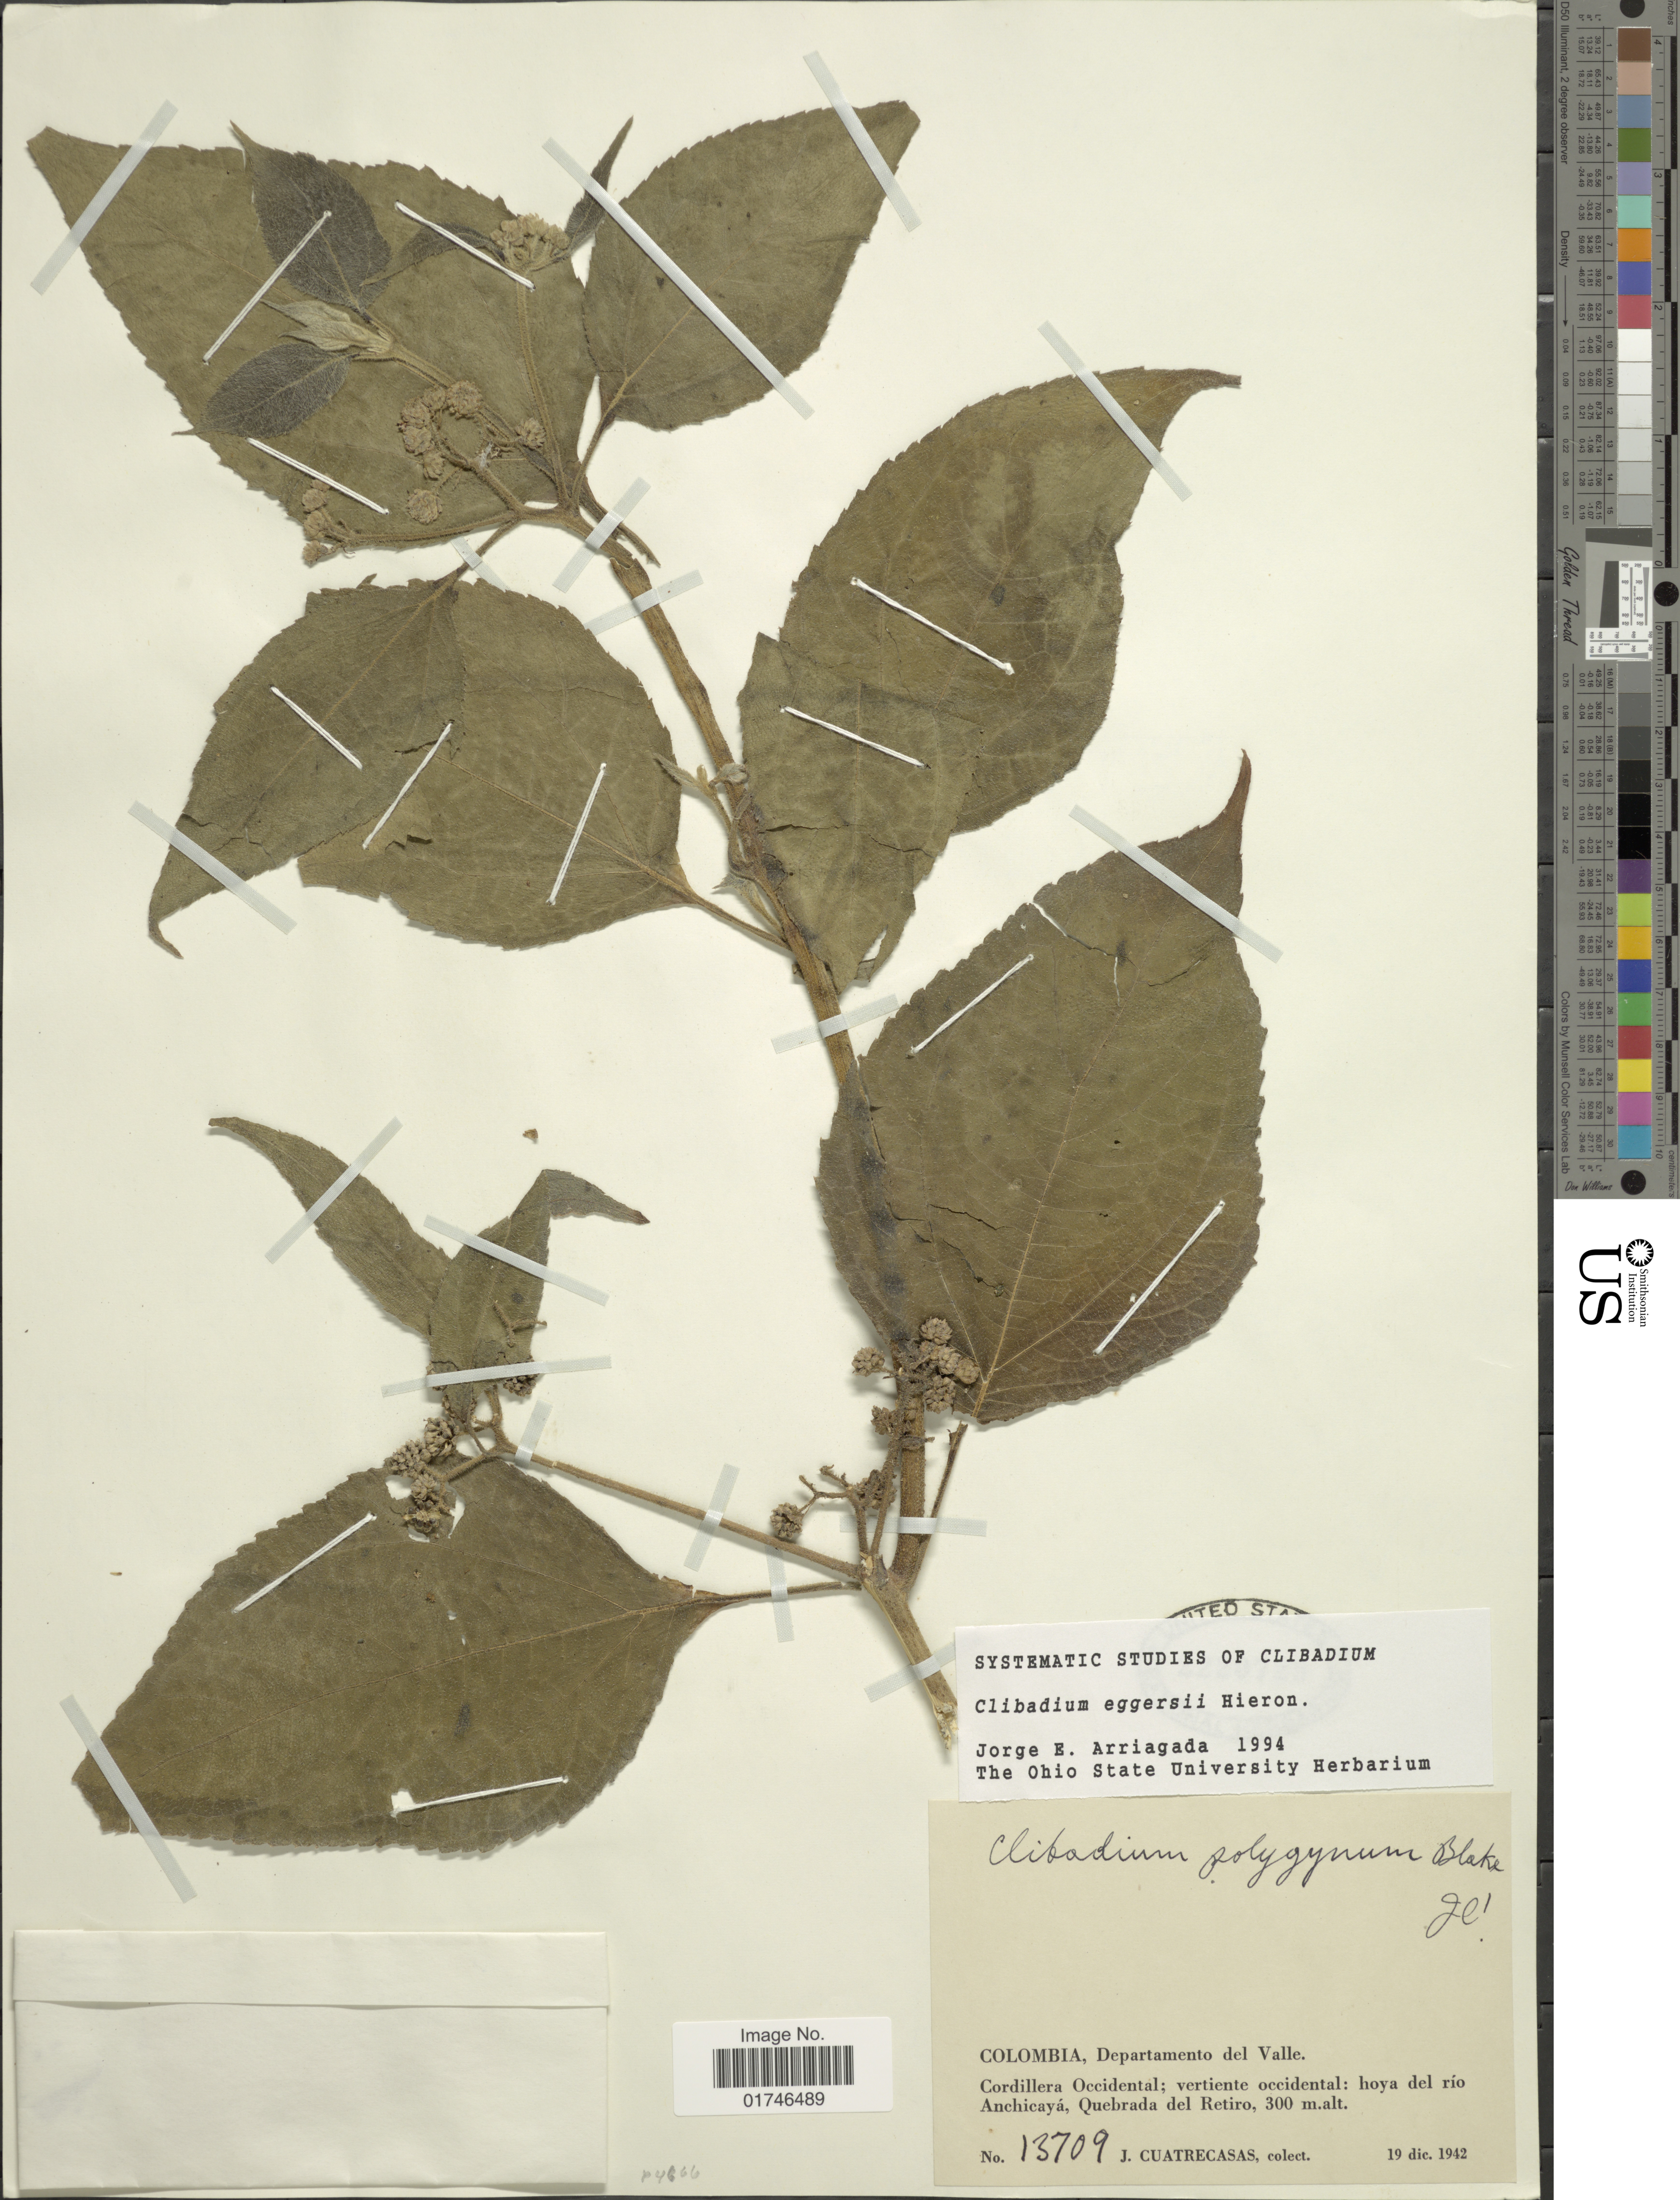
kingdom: Plantae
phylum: Tracheophyta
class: Magnoliopsida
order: Asterales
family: Asteraceae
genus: Clibadium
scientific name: Clibadium eggersii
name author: Hieron.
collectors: J. Cuatrecasas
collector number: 13709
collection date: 1942-12-19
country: Colombia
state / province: Valle del Cauca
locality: Departamento del Valle. Cordillera Occidental; vertiente occidental; hoya del rio Anchicaya Quebrada del Retiro.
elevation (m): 300